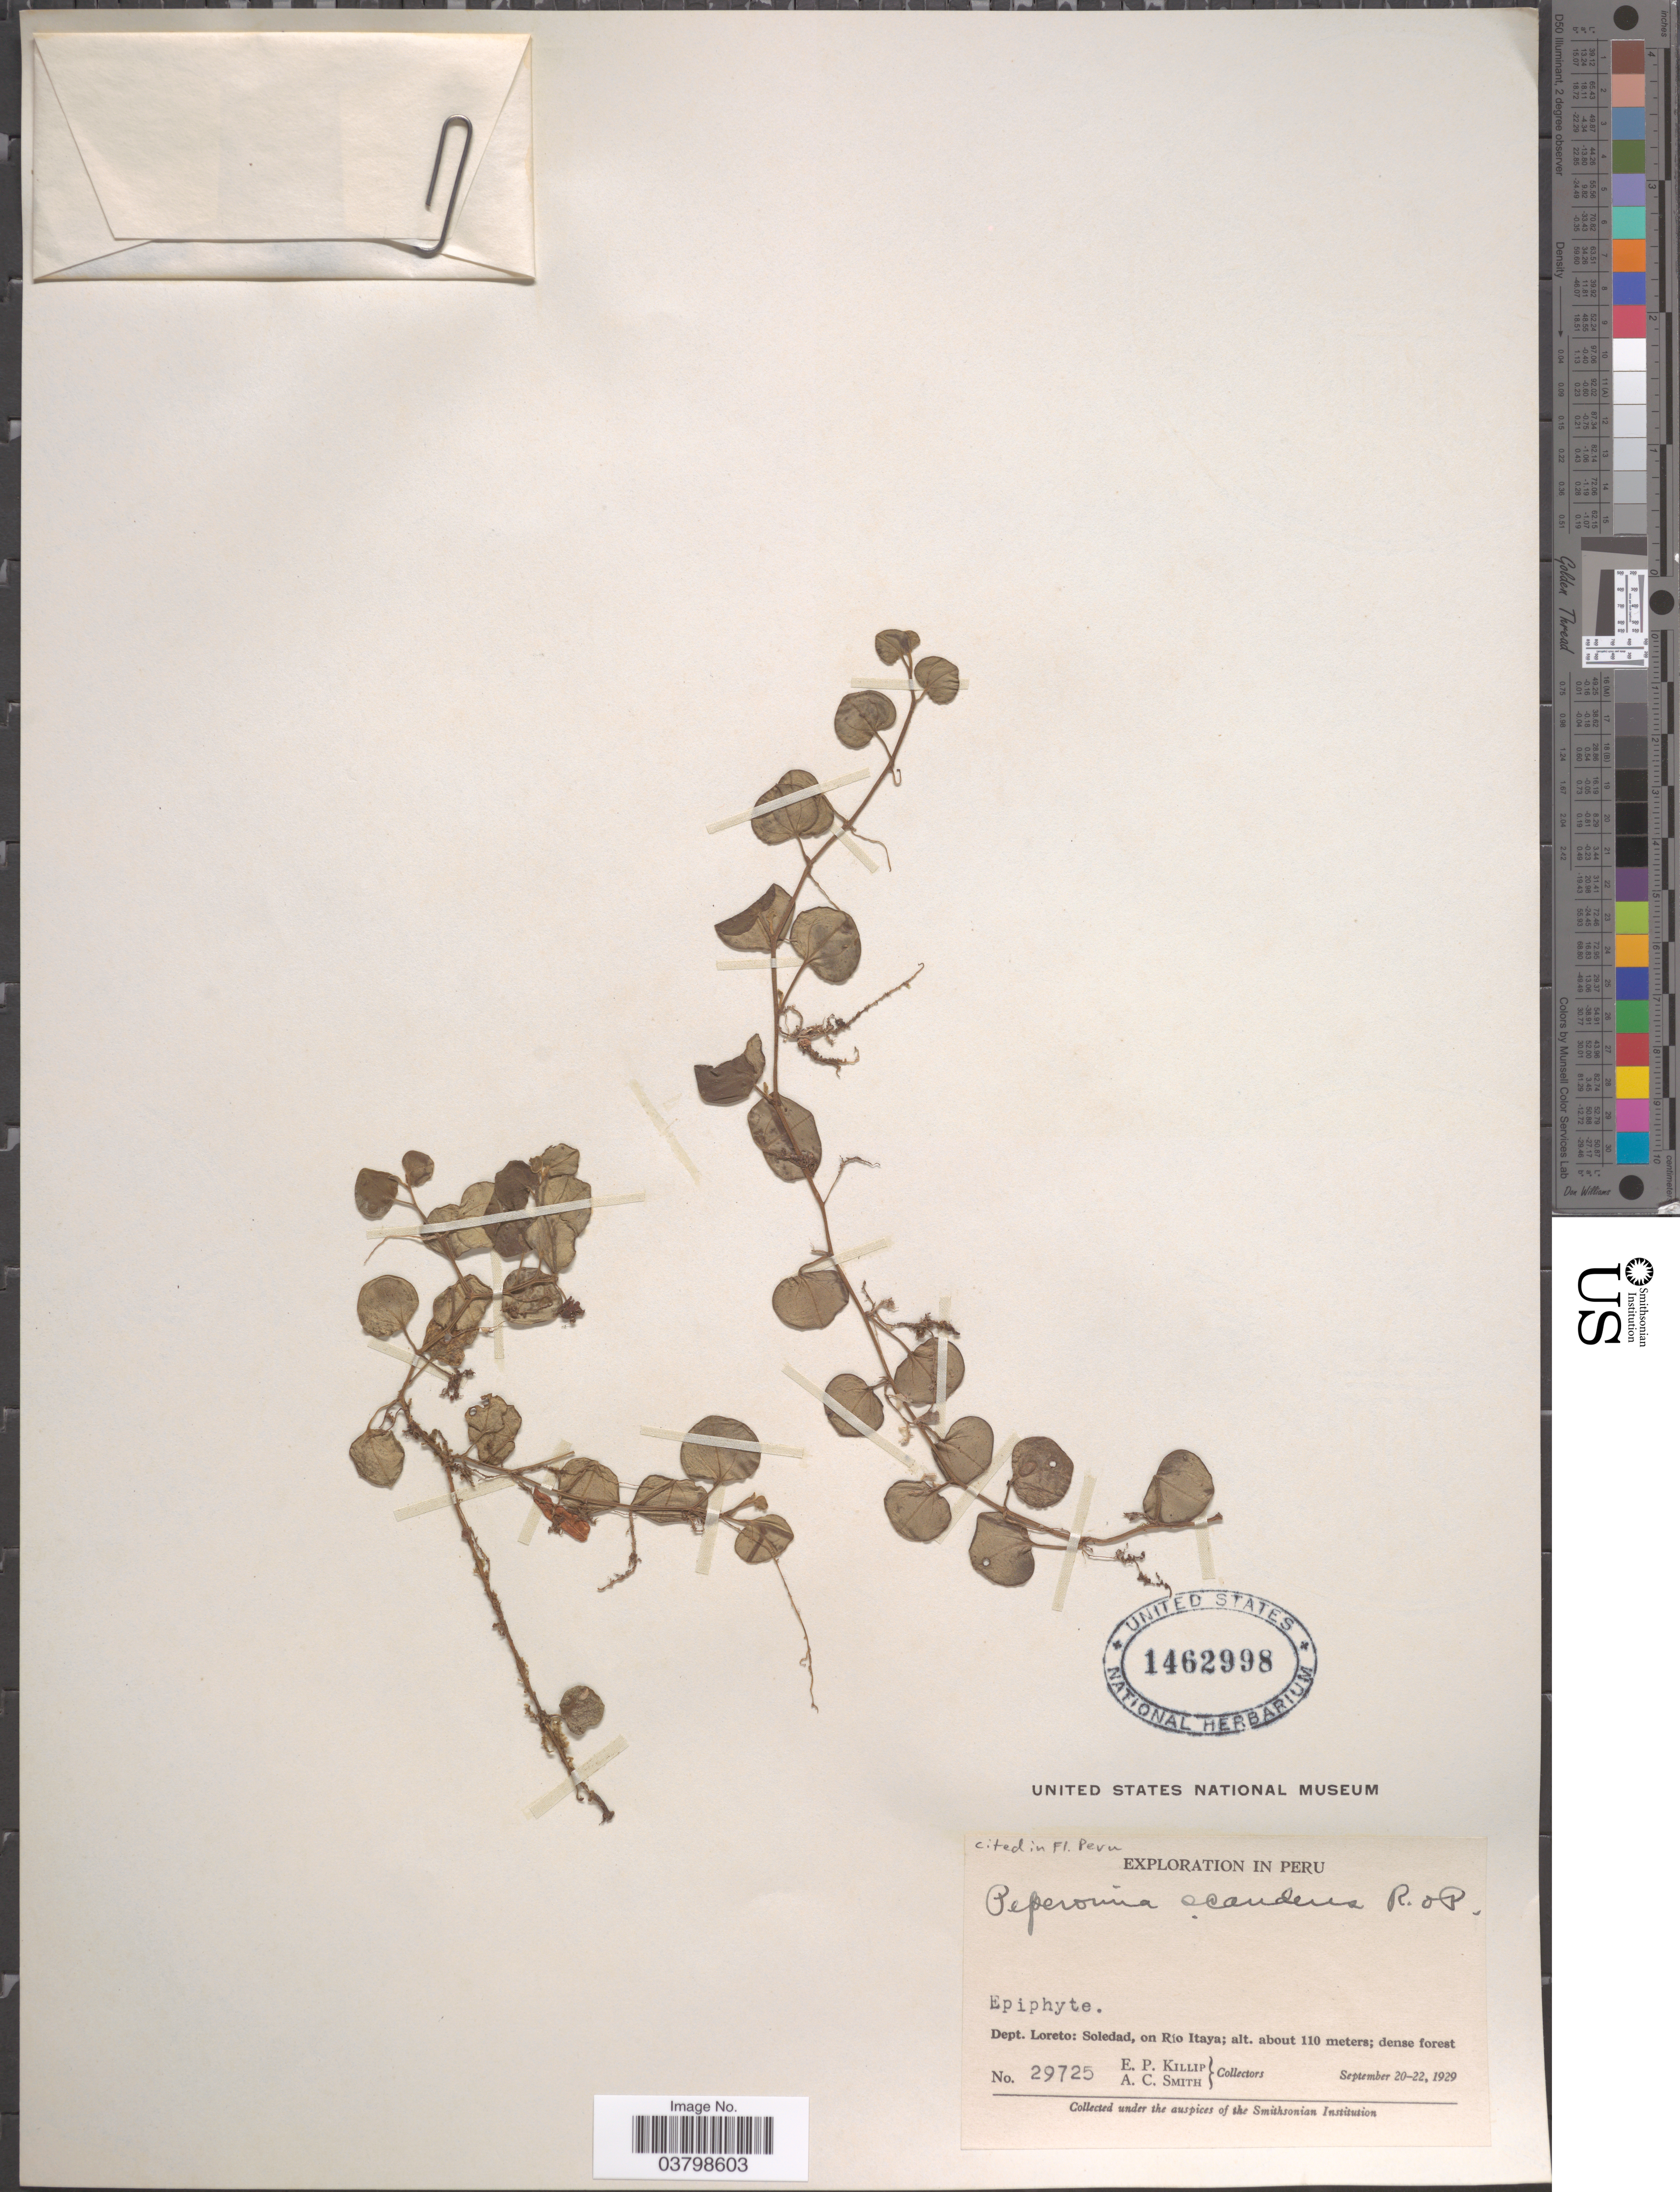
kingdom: Plantae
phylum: Tracheophyta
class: Magnoliopsida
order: Piperales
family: Piperaceae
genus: Peperomia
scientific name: Peperomia serpens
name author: (Sw.) Loudon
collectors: E. P. Killip & A. C. Smith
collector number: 29725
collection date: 1929-09-20/1929-09-22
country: Peru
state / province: Loreto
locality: Dept. Loreto: Soledad, on Río Itaya.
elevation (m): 110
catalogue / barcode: US 1462998